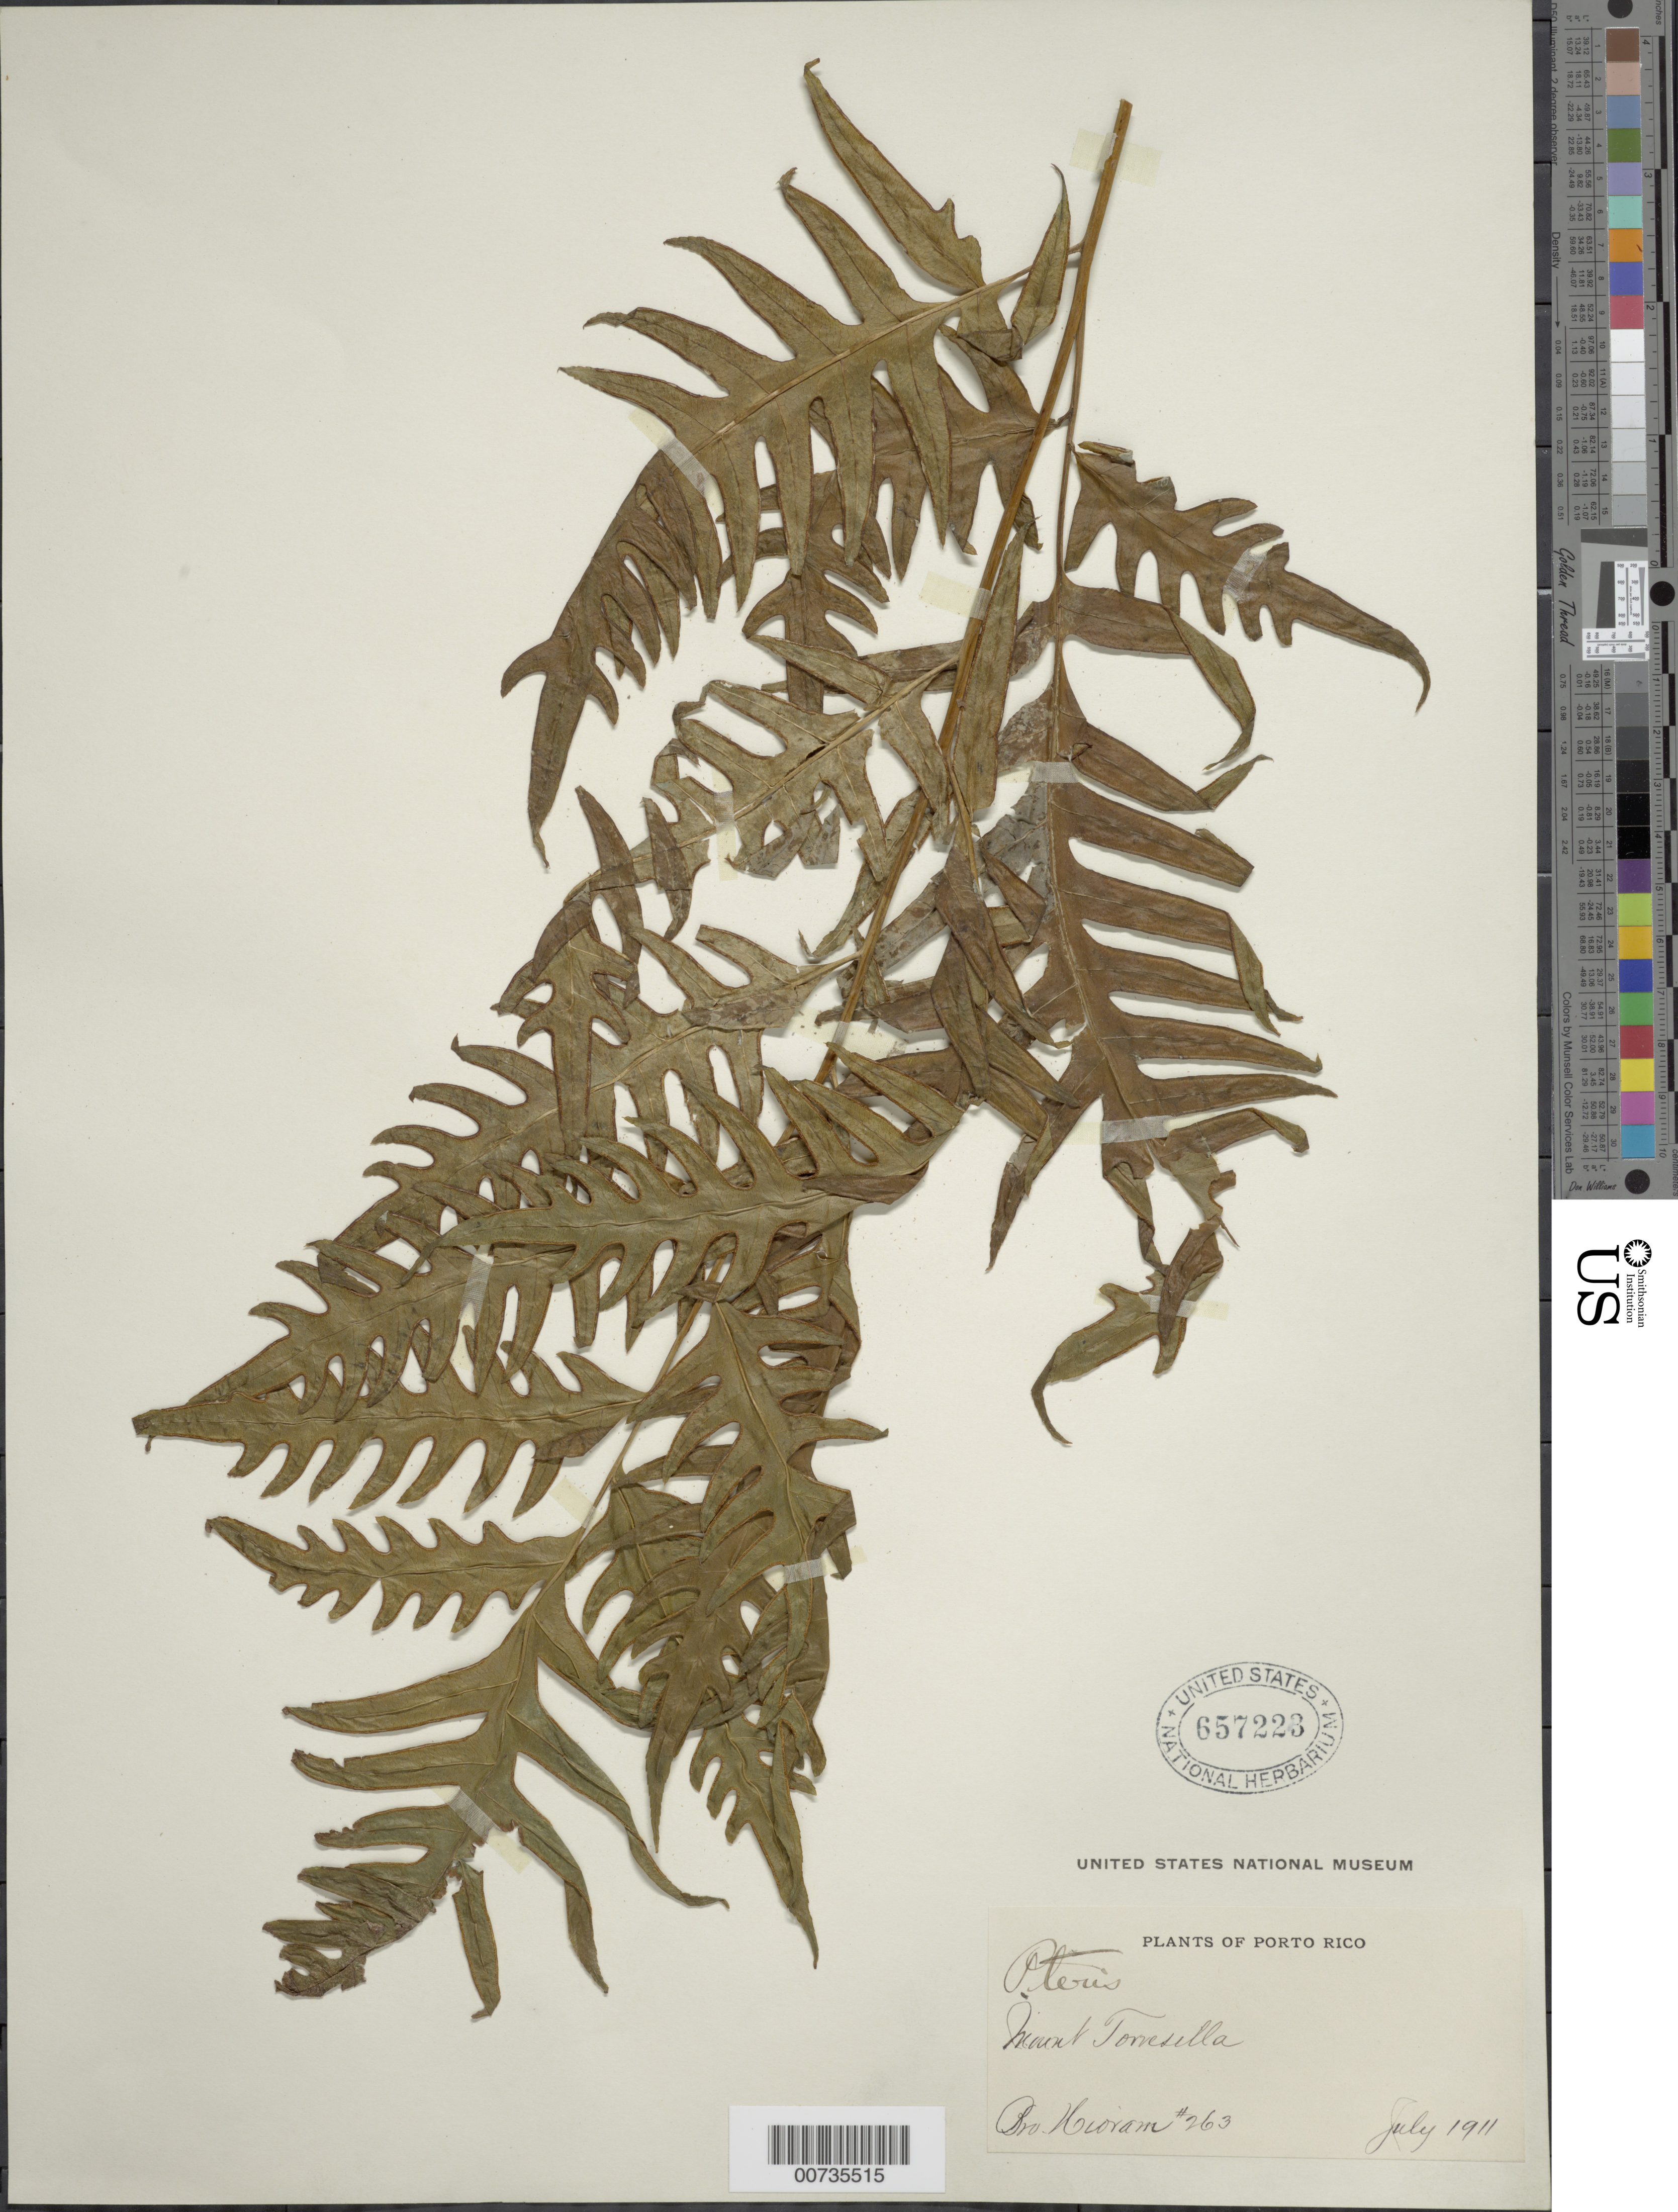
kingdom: Plantae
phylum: Tracheophyta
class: Polypodiopsida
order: Polypodiales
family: Pteridaceae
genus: Pteris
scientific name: Pteris altissima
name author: Poir.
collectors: Bro. Hioram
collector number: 263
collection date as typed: Jul 1911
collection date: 1911-07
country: Puerto Rico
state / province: Barranquitas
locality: Mount Torresilla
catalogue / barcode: US 657223